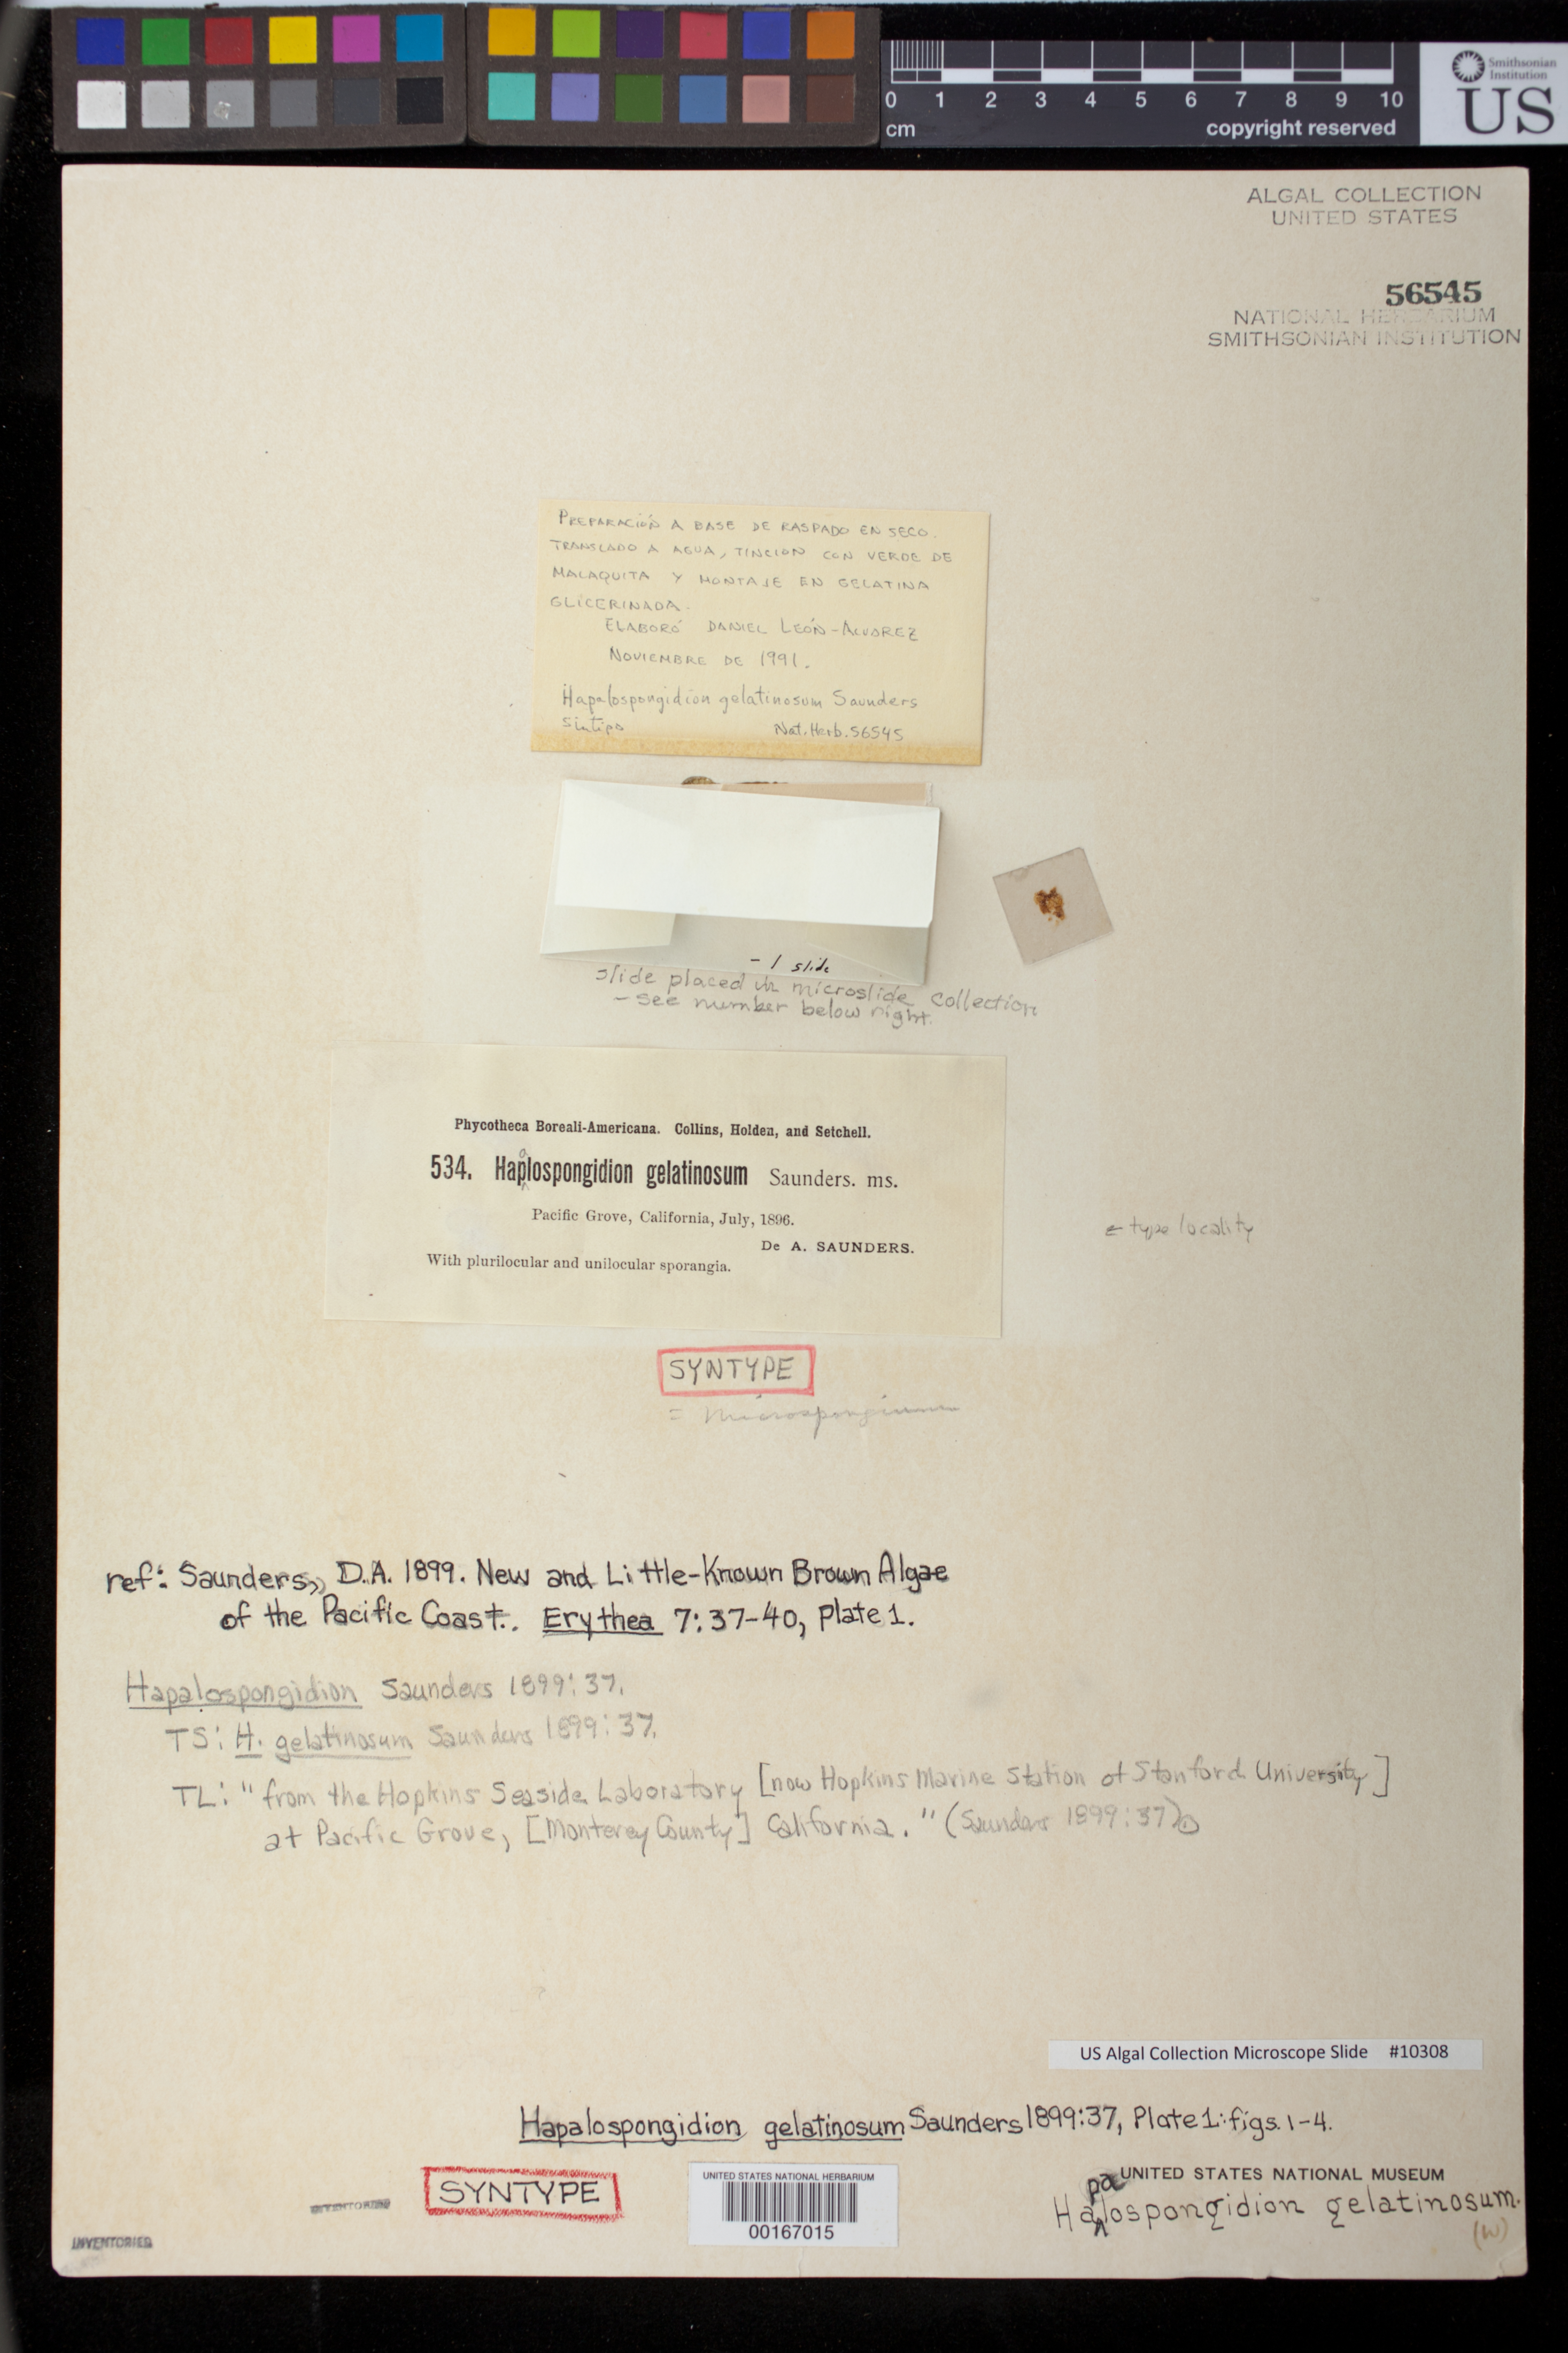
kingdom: Chromista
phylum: Ochrophyta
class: Phaeophyceae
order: Ralfsiales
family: Ralfsiaceae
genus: Hapalospongidion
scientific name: Hapalospongidion gelatinosum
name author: D.A. Saunders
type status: Syntype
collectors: D. Saunders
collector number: PB-A 534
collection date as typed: Jul 1896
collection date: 1896-07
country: United States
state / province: California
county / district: Monterey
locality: Pacific Grove.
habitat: On rocks which were exposed at low tide.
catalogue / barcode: US 56545